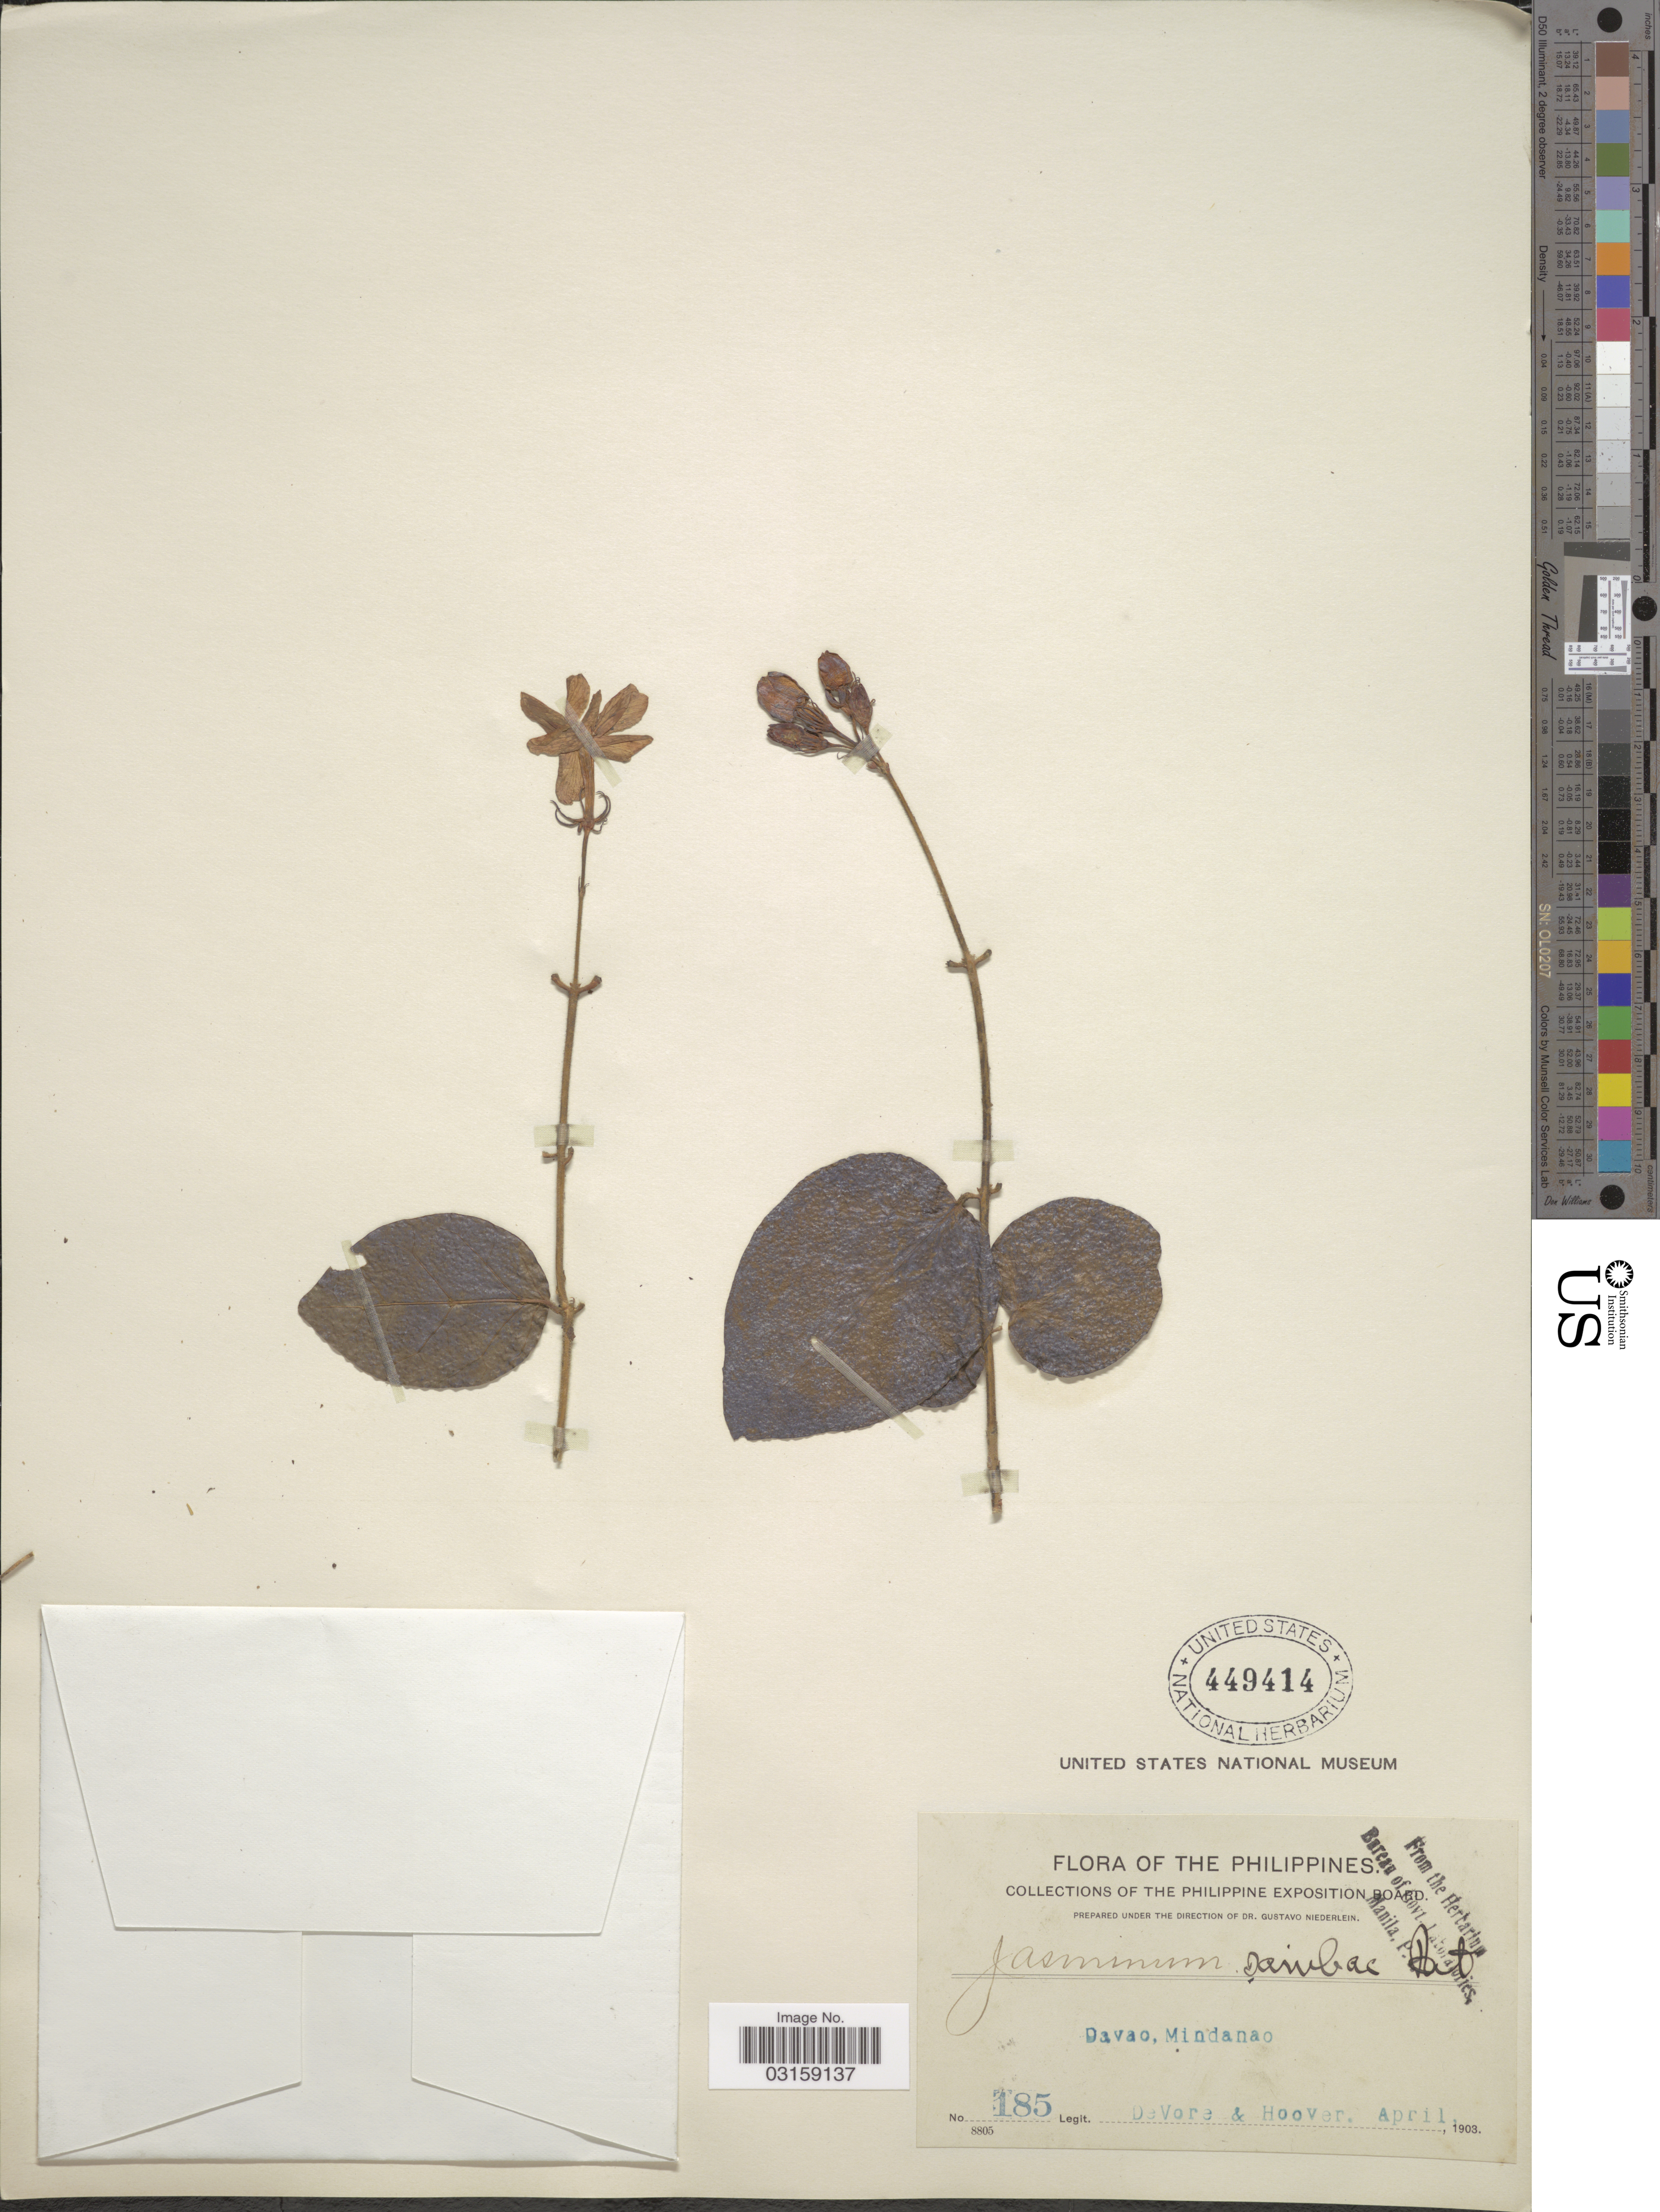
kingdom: Plantae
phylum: Tracheophyta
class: Magnoliopsida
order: Lamiales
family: Oleaceae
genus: Jasminum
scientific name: Jasminum sambac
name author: (L.) Aiton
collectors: B. F. DeVore & -- Hoover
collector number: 185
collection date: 1903-04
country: Philippines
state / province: Davao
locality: Mindanao.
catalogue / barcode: US 449414